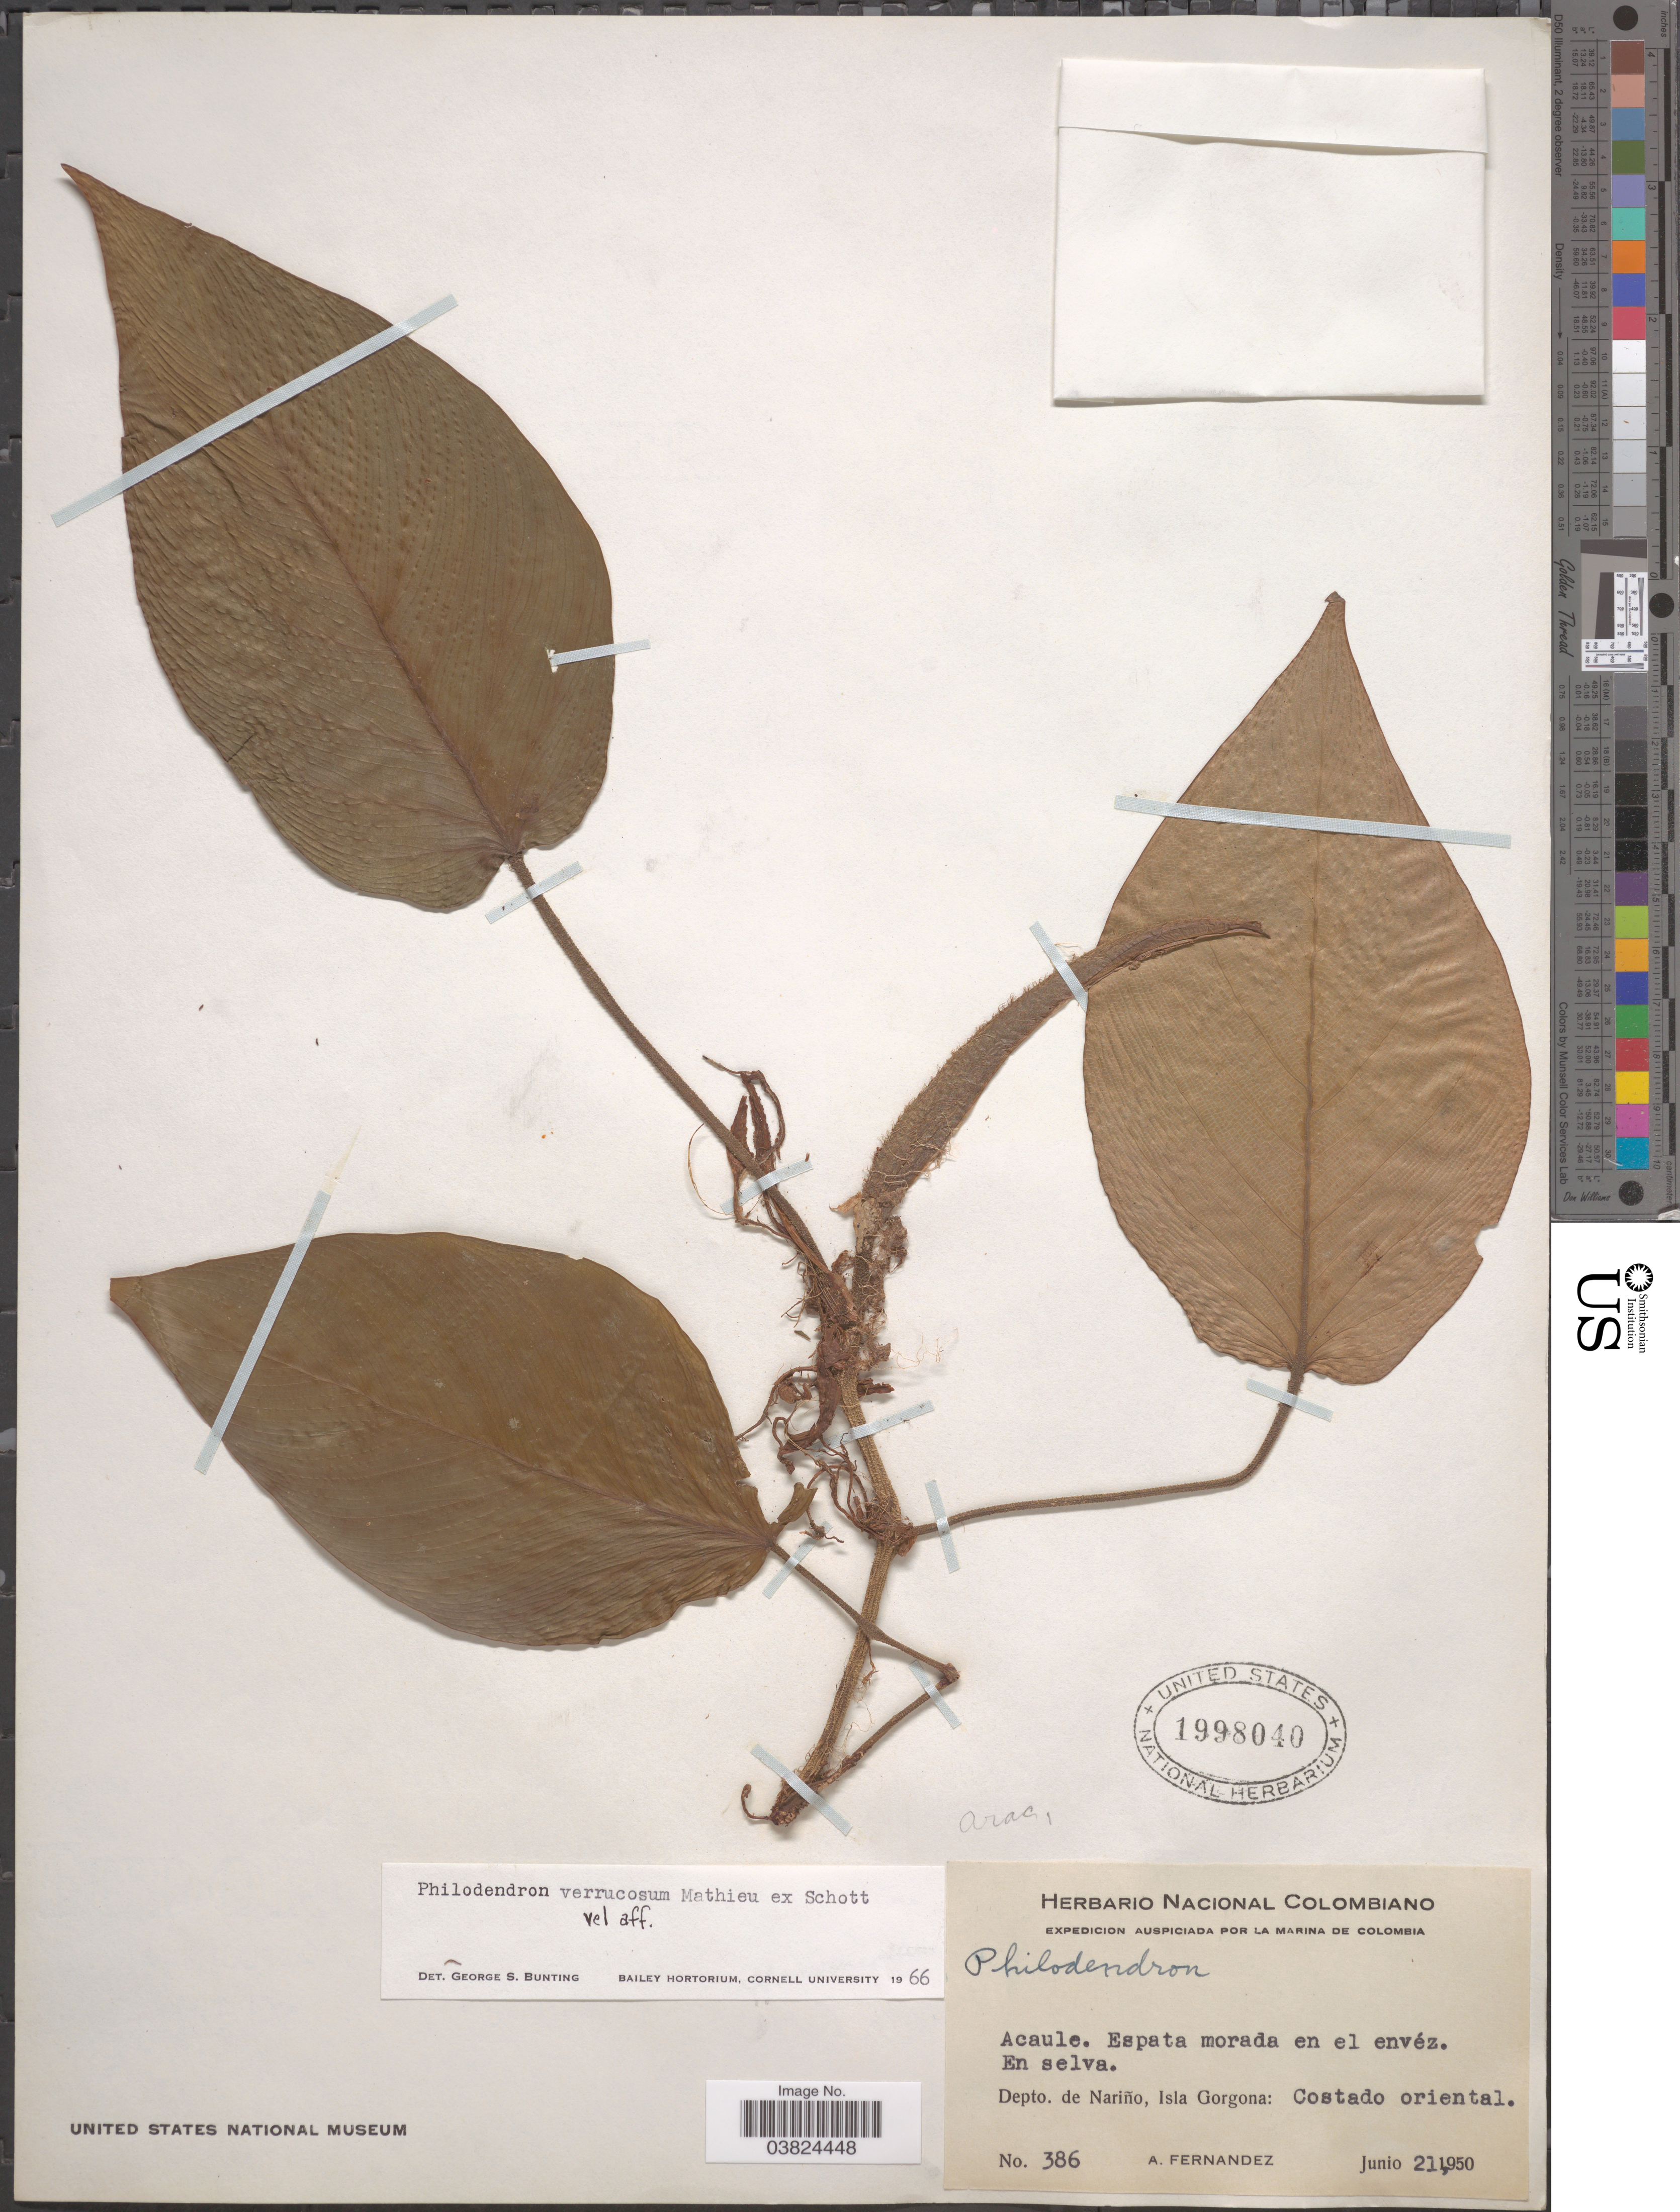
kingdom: Plantae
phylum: Tracheophyta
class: Liliopsida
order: Alismatales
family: Araceae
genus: Philodendron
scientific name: Philodendron verrucosum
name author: L. Mathieu ex Schott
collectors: A. Fernandez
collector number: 386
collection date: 1950-06-21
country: Colombia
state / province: Nariño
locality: Depto. de Nariño, Isla Gorgana: Costado oriental.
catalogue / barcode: US 1998040